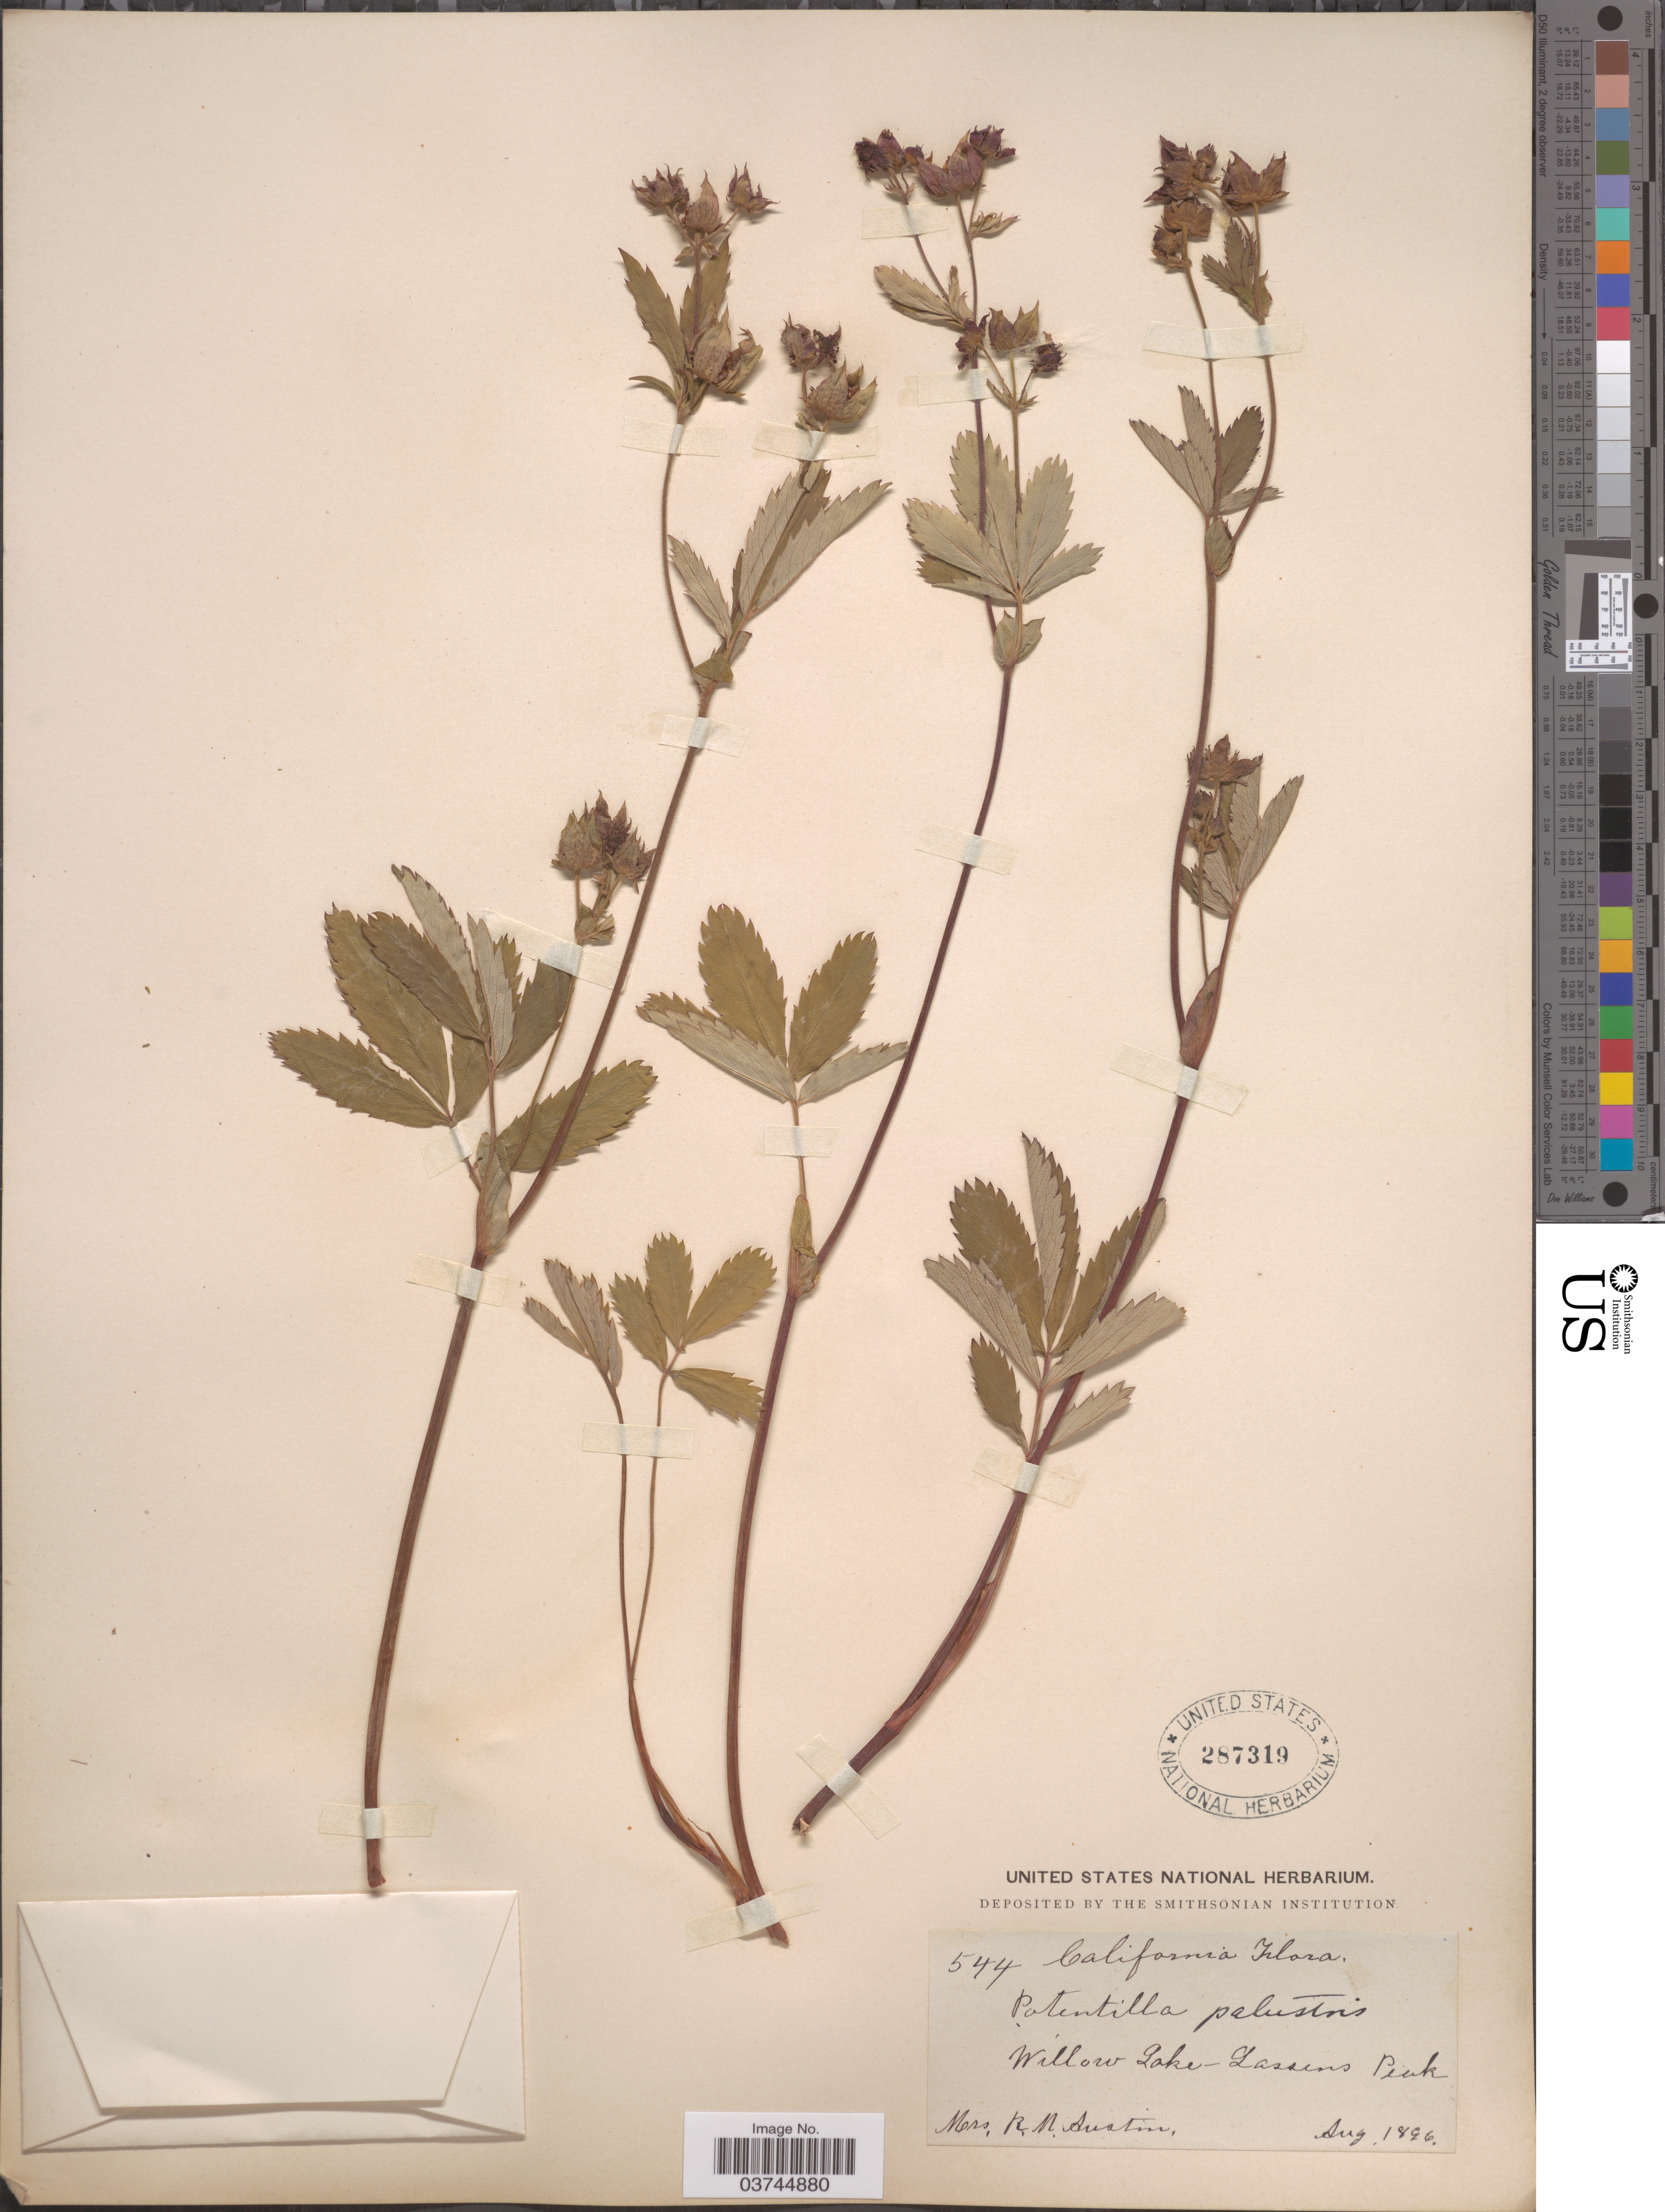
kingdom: Plantae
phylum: Tracheophyta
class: Magnoliopsida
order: Rosales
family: Rosaceae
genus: Comarum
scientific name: Comarum palustre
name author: L.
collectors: R. Austin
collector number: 544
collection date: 1896-08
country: United States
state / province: California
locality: Willow Lake - Lassens Peak.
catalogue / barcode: US 287319